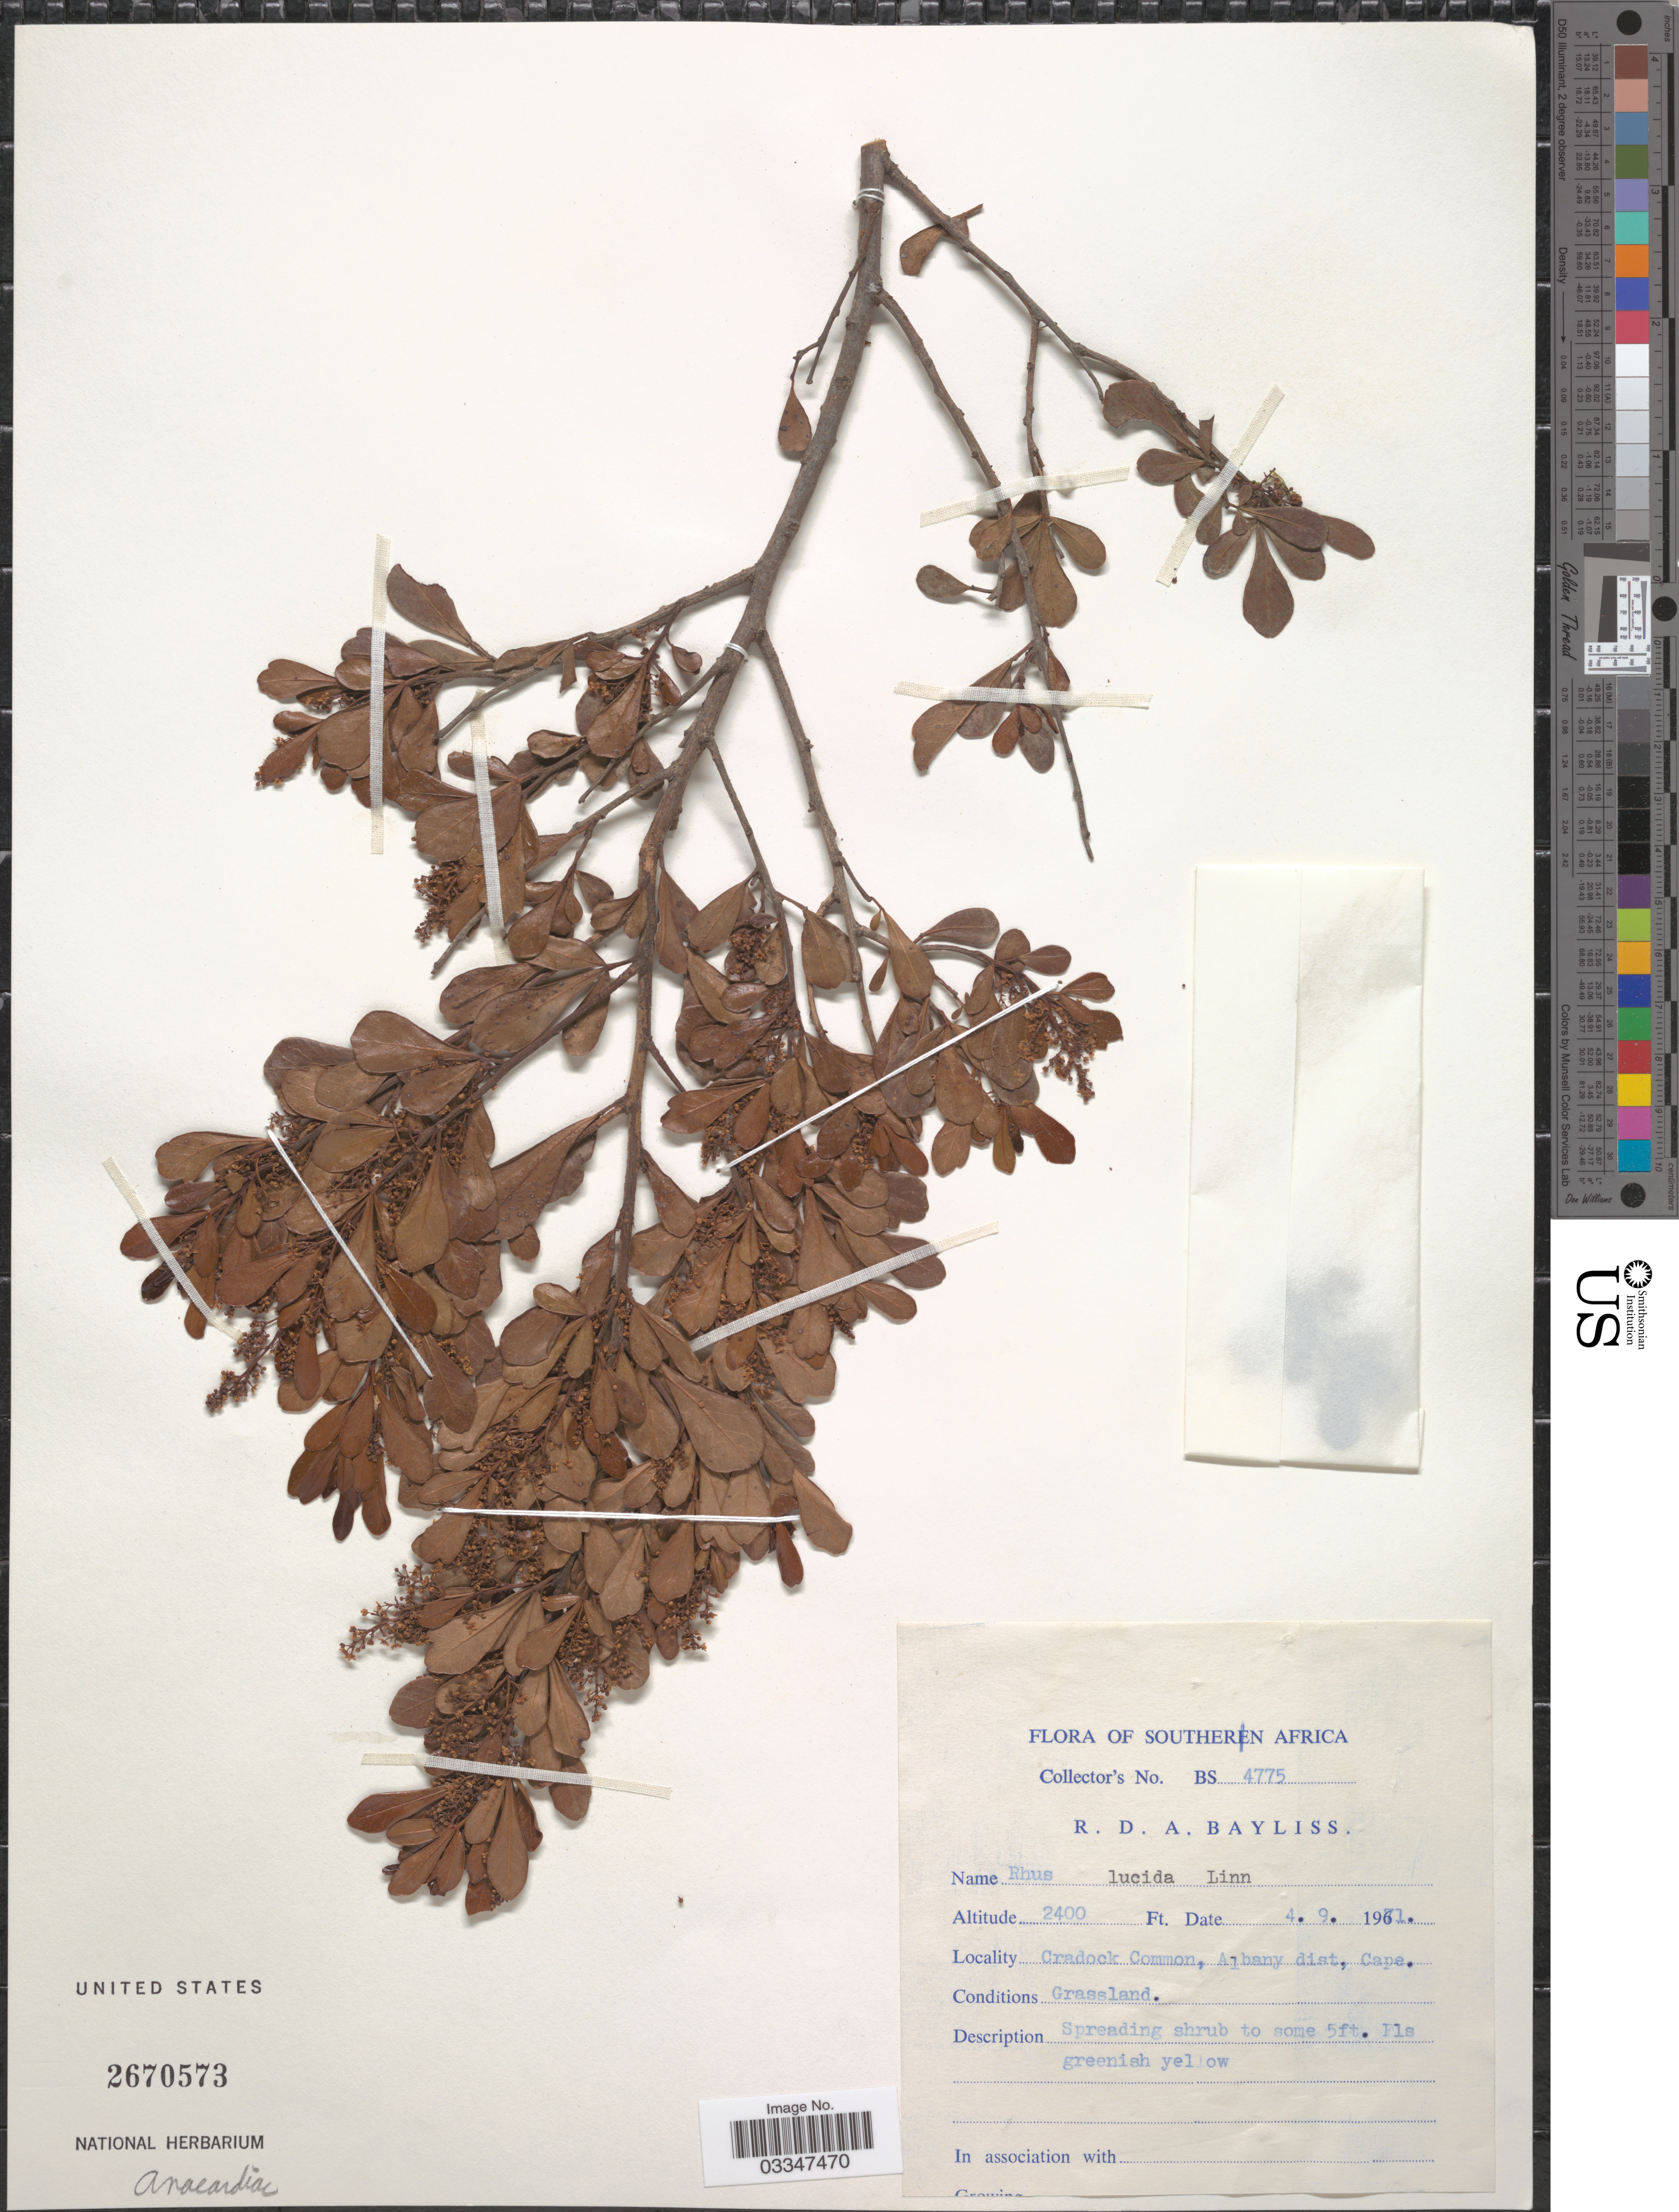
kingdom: Plantae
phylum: Tracheophyta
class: Magnoliopsida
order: Sapindales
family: Anacardiaceae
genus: Rhus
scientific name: Rhus lucida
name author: L.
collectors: R. Bayliss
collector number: BS 4775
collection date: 1971-09-04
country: South Africa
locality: Southern Africa. Cradock Common, Albany, Cape.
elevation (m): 732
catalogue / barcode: US 2670573